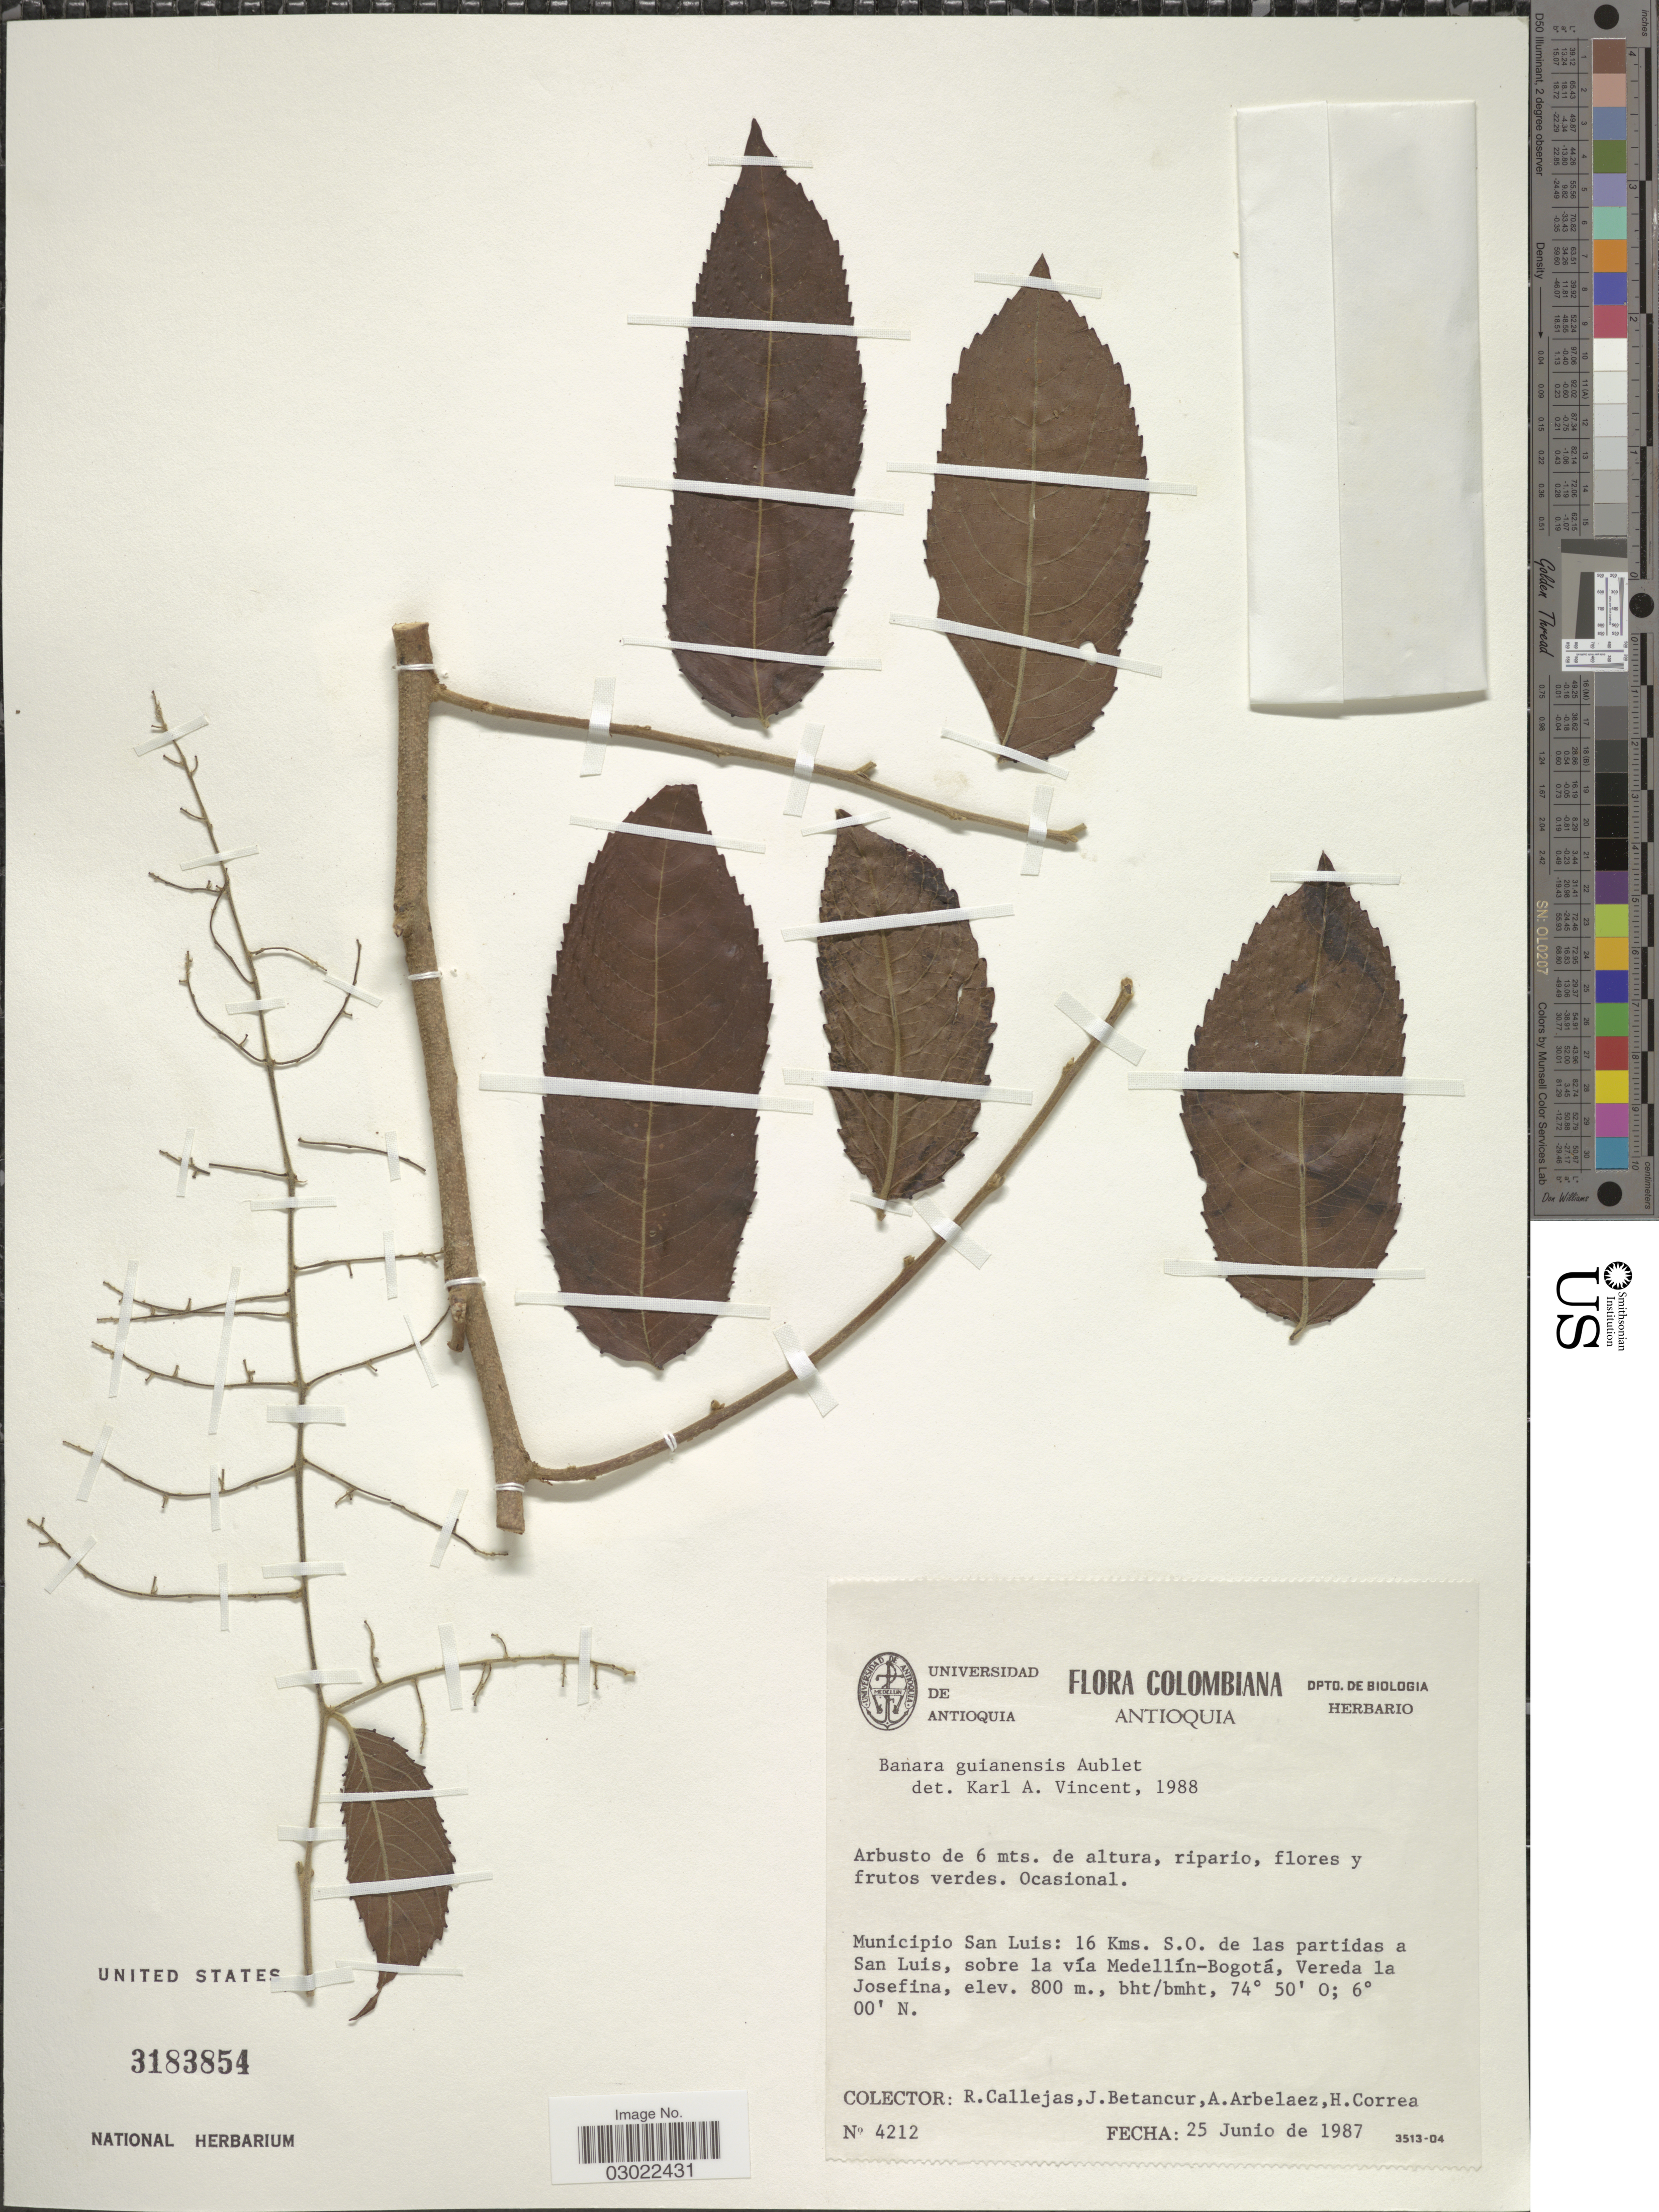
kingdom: Plantae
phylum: Tracheophyta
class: Magnoliopsida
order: Malpighiales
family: Salicaceae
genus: Banara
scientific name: Banara guianensis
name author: Aubl.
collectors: R. Callejas, J. Betancur, A. Arbelaez & H. Correa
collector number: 4212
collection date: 1987-06-25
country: Colombia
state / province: Antioquia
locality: Municipio San Luis: 16 Kms. S. O. de las partidas a San Luis, sobre la vía Medellín-Bogotá, Vereda la Josefina.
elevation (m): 800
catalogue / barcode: US 3183854